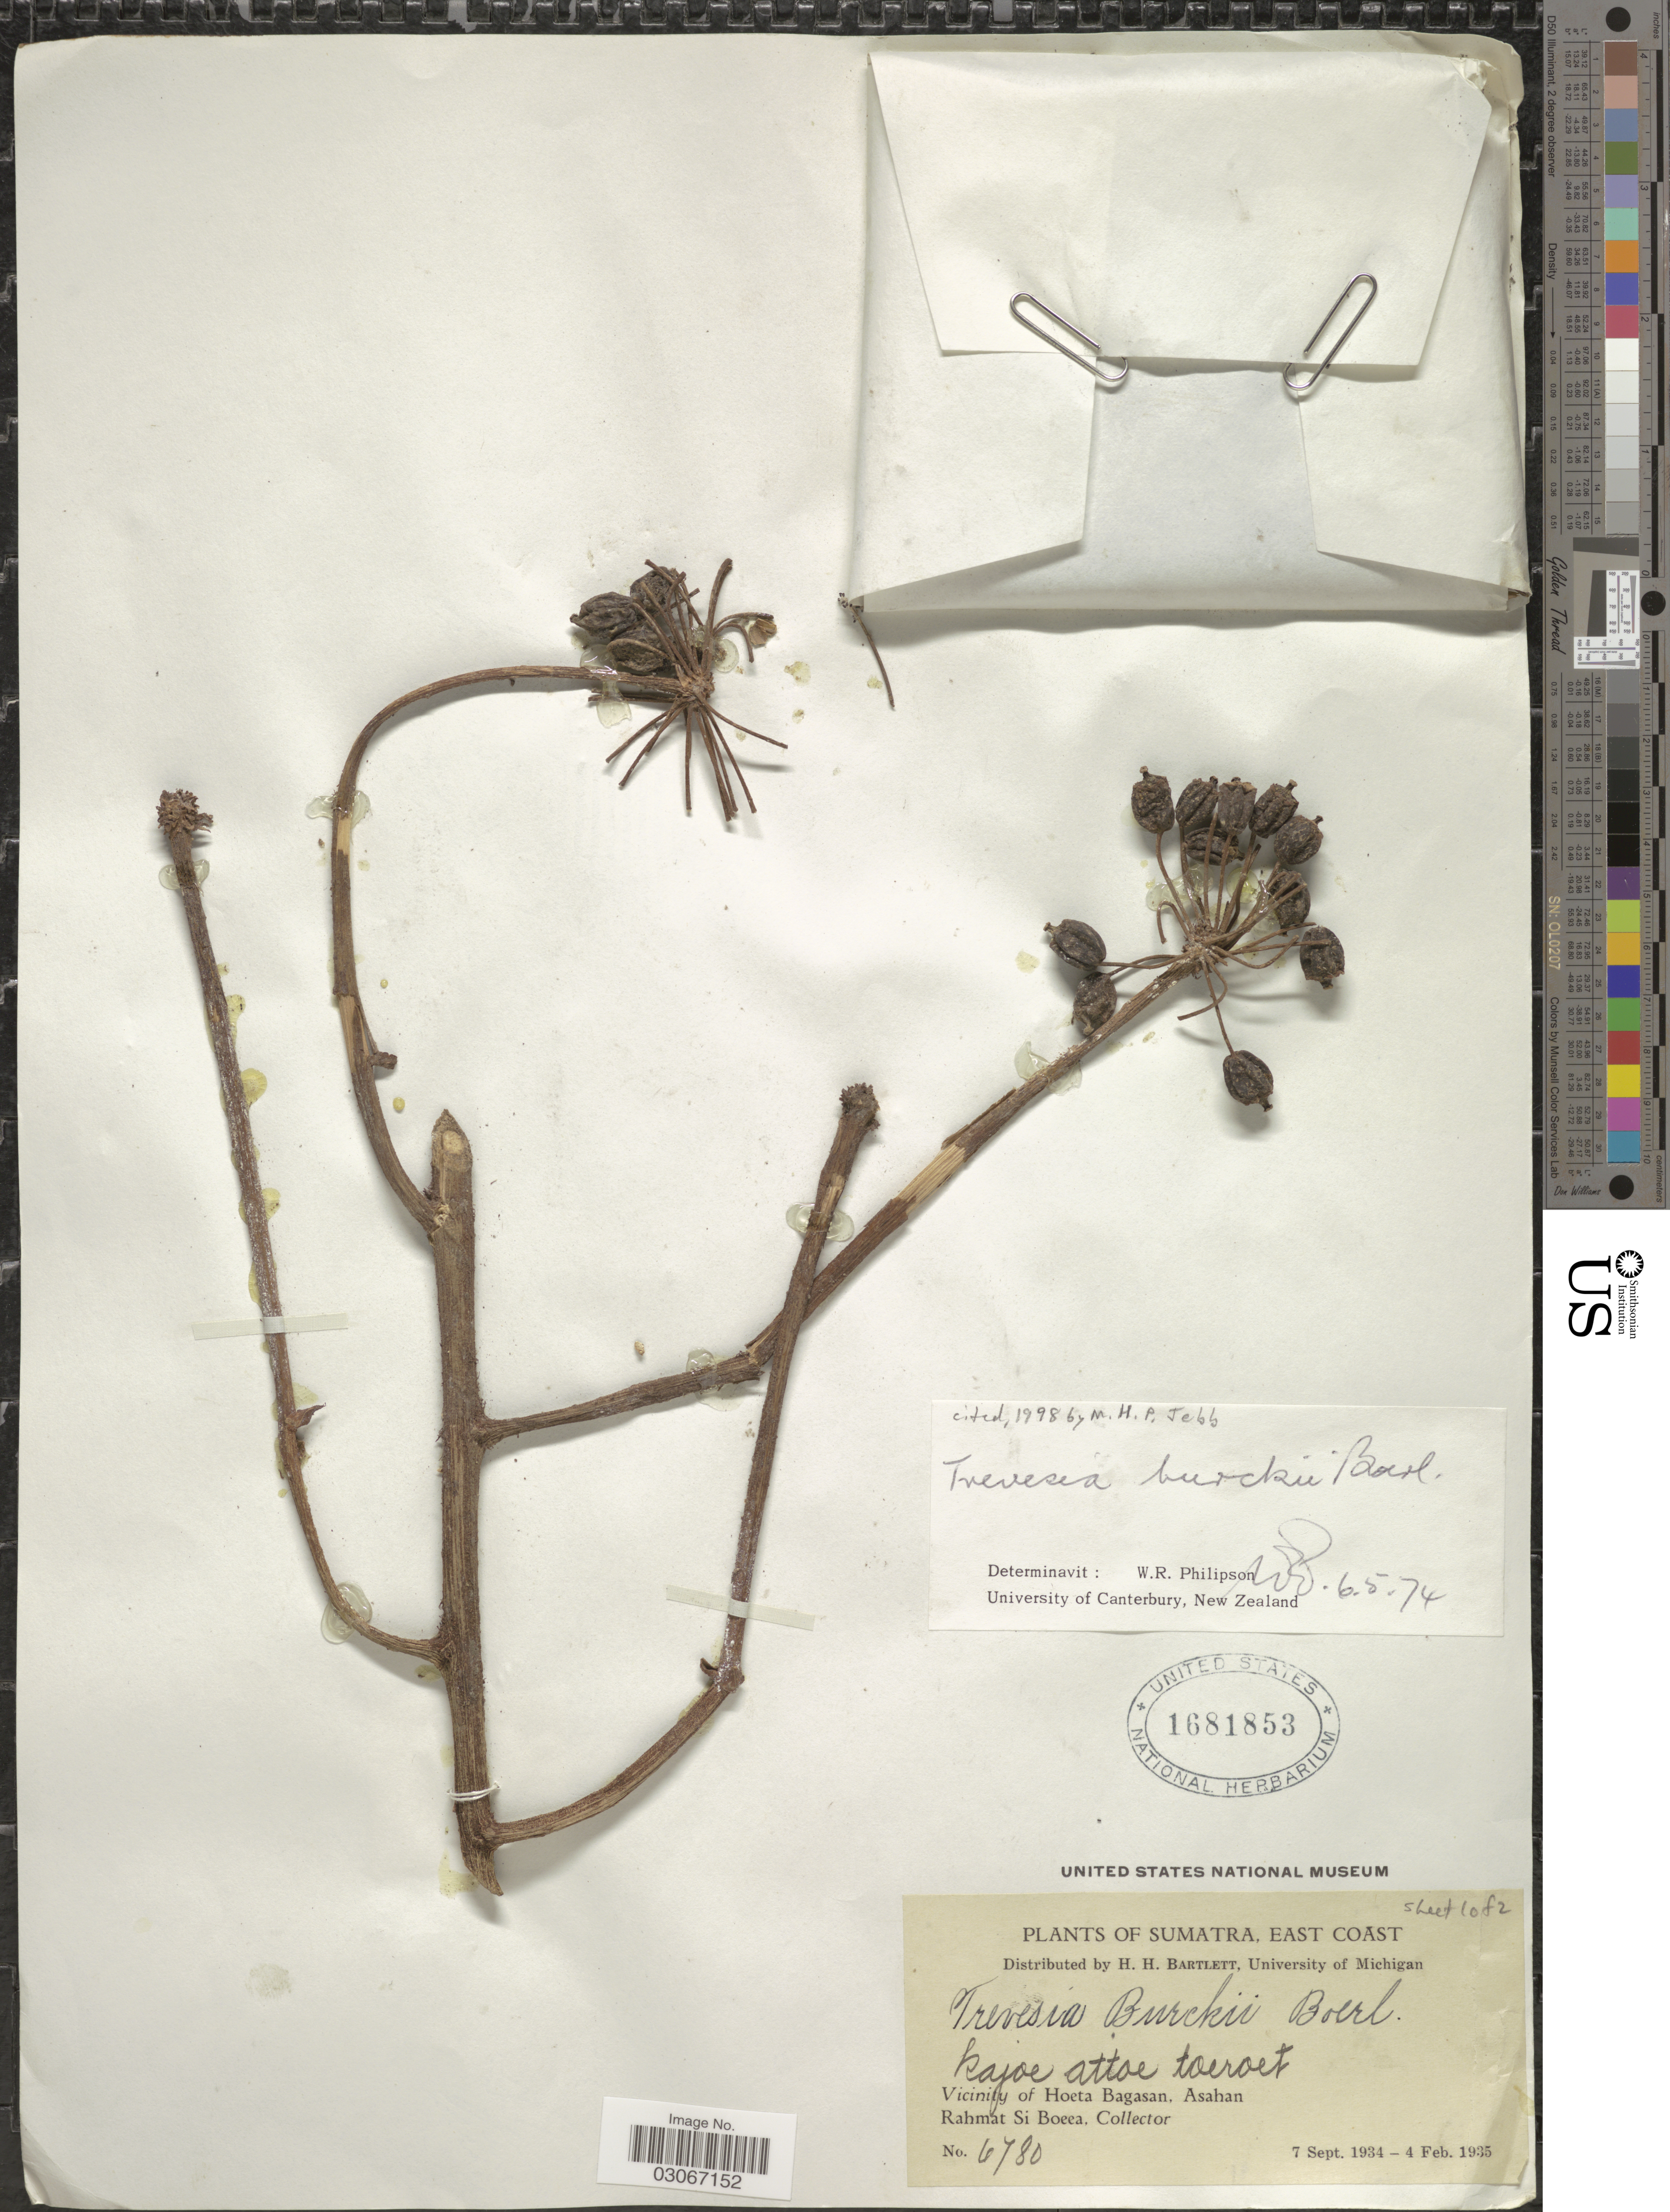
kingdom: Plantae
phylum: Tracheophyta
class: Magnoliopsida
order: Apiales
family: Araliaceae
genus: Trevesia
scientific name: Trevesia burckii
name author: Boerl.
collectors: Rahmat Si Boeea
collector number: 6780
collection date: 1934-09-07/1935-02-04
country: Indonesia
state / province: Sumatra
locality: Sumatra, East Coast. Vicinity of Hoeta Bagasan, Asahan.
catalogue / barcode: US 1681853